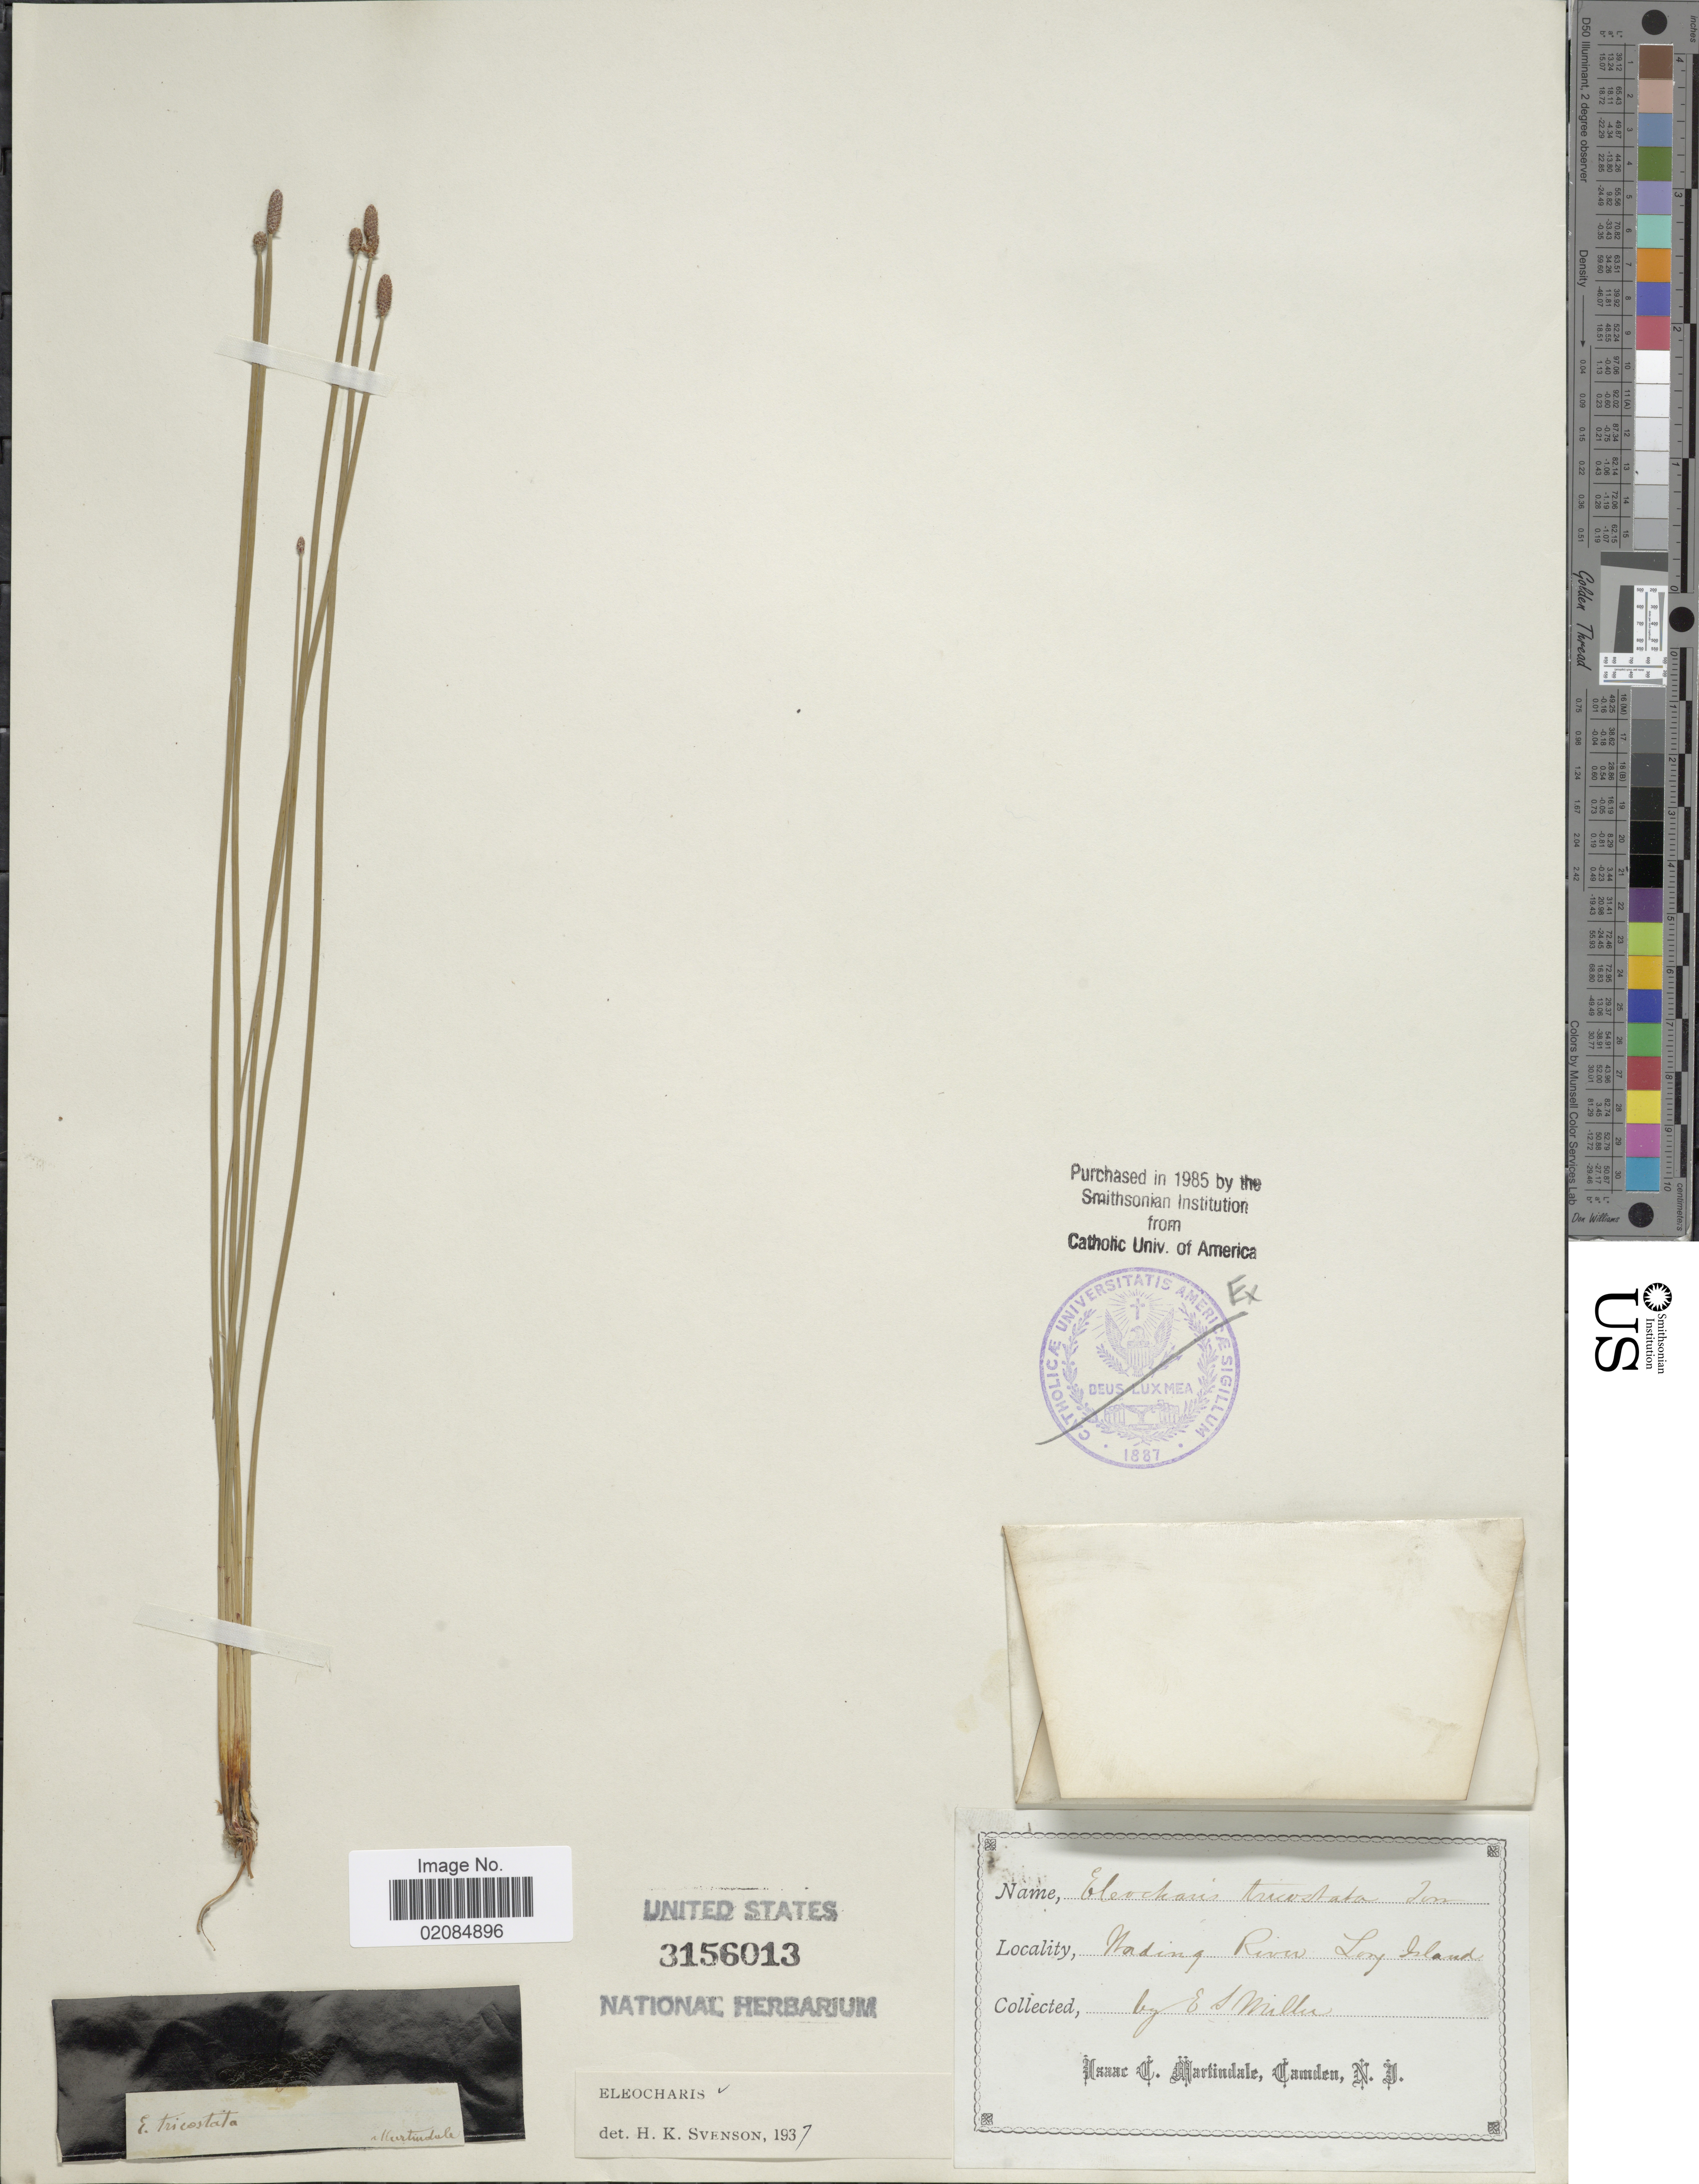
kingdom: Plantae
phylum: Tracheophyta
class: Liliopsida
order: Poales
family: Cyperaceae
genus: Eleocharis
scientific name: Eleocharis tricostata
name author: Torr.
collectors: E. S. Miller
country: United States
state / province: New York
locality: Wading River Long Island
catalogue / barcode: US 3156013